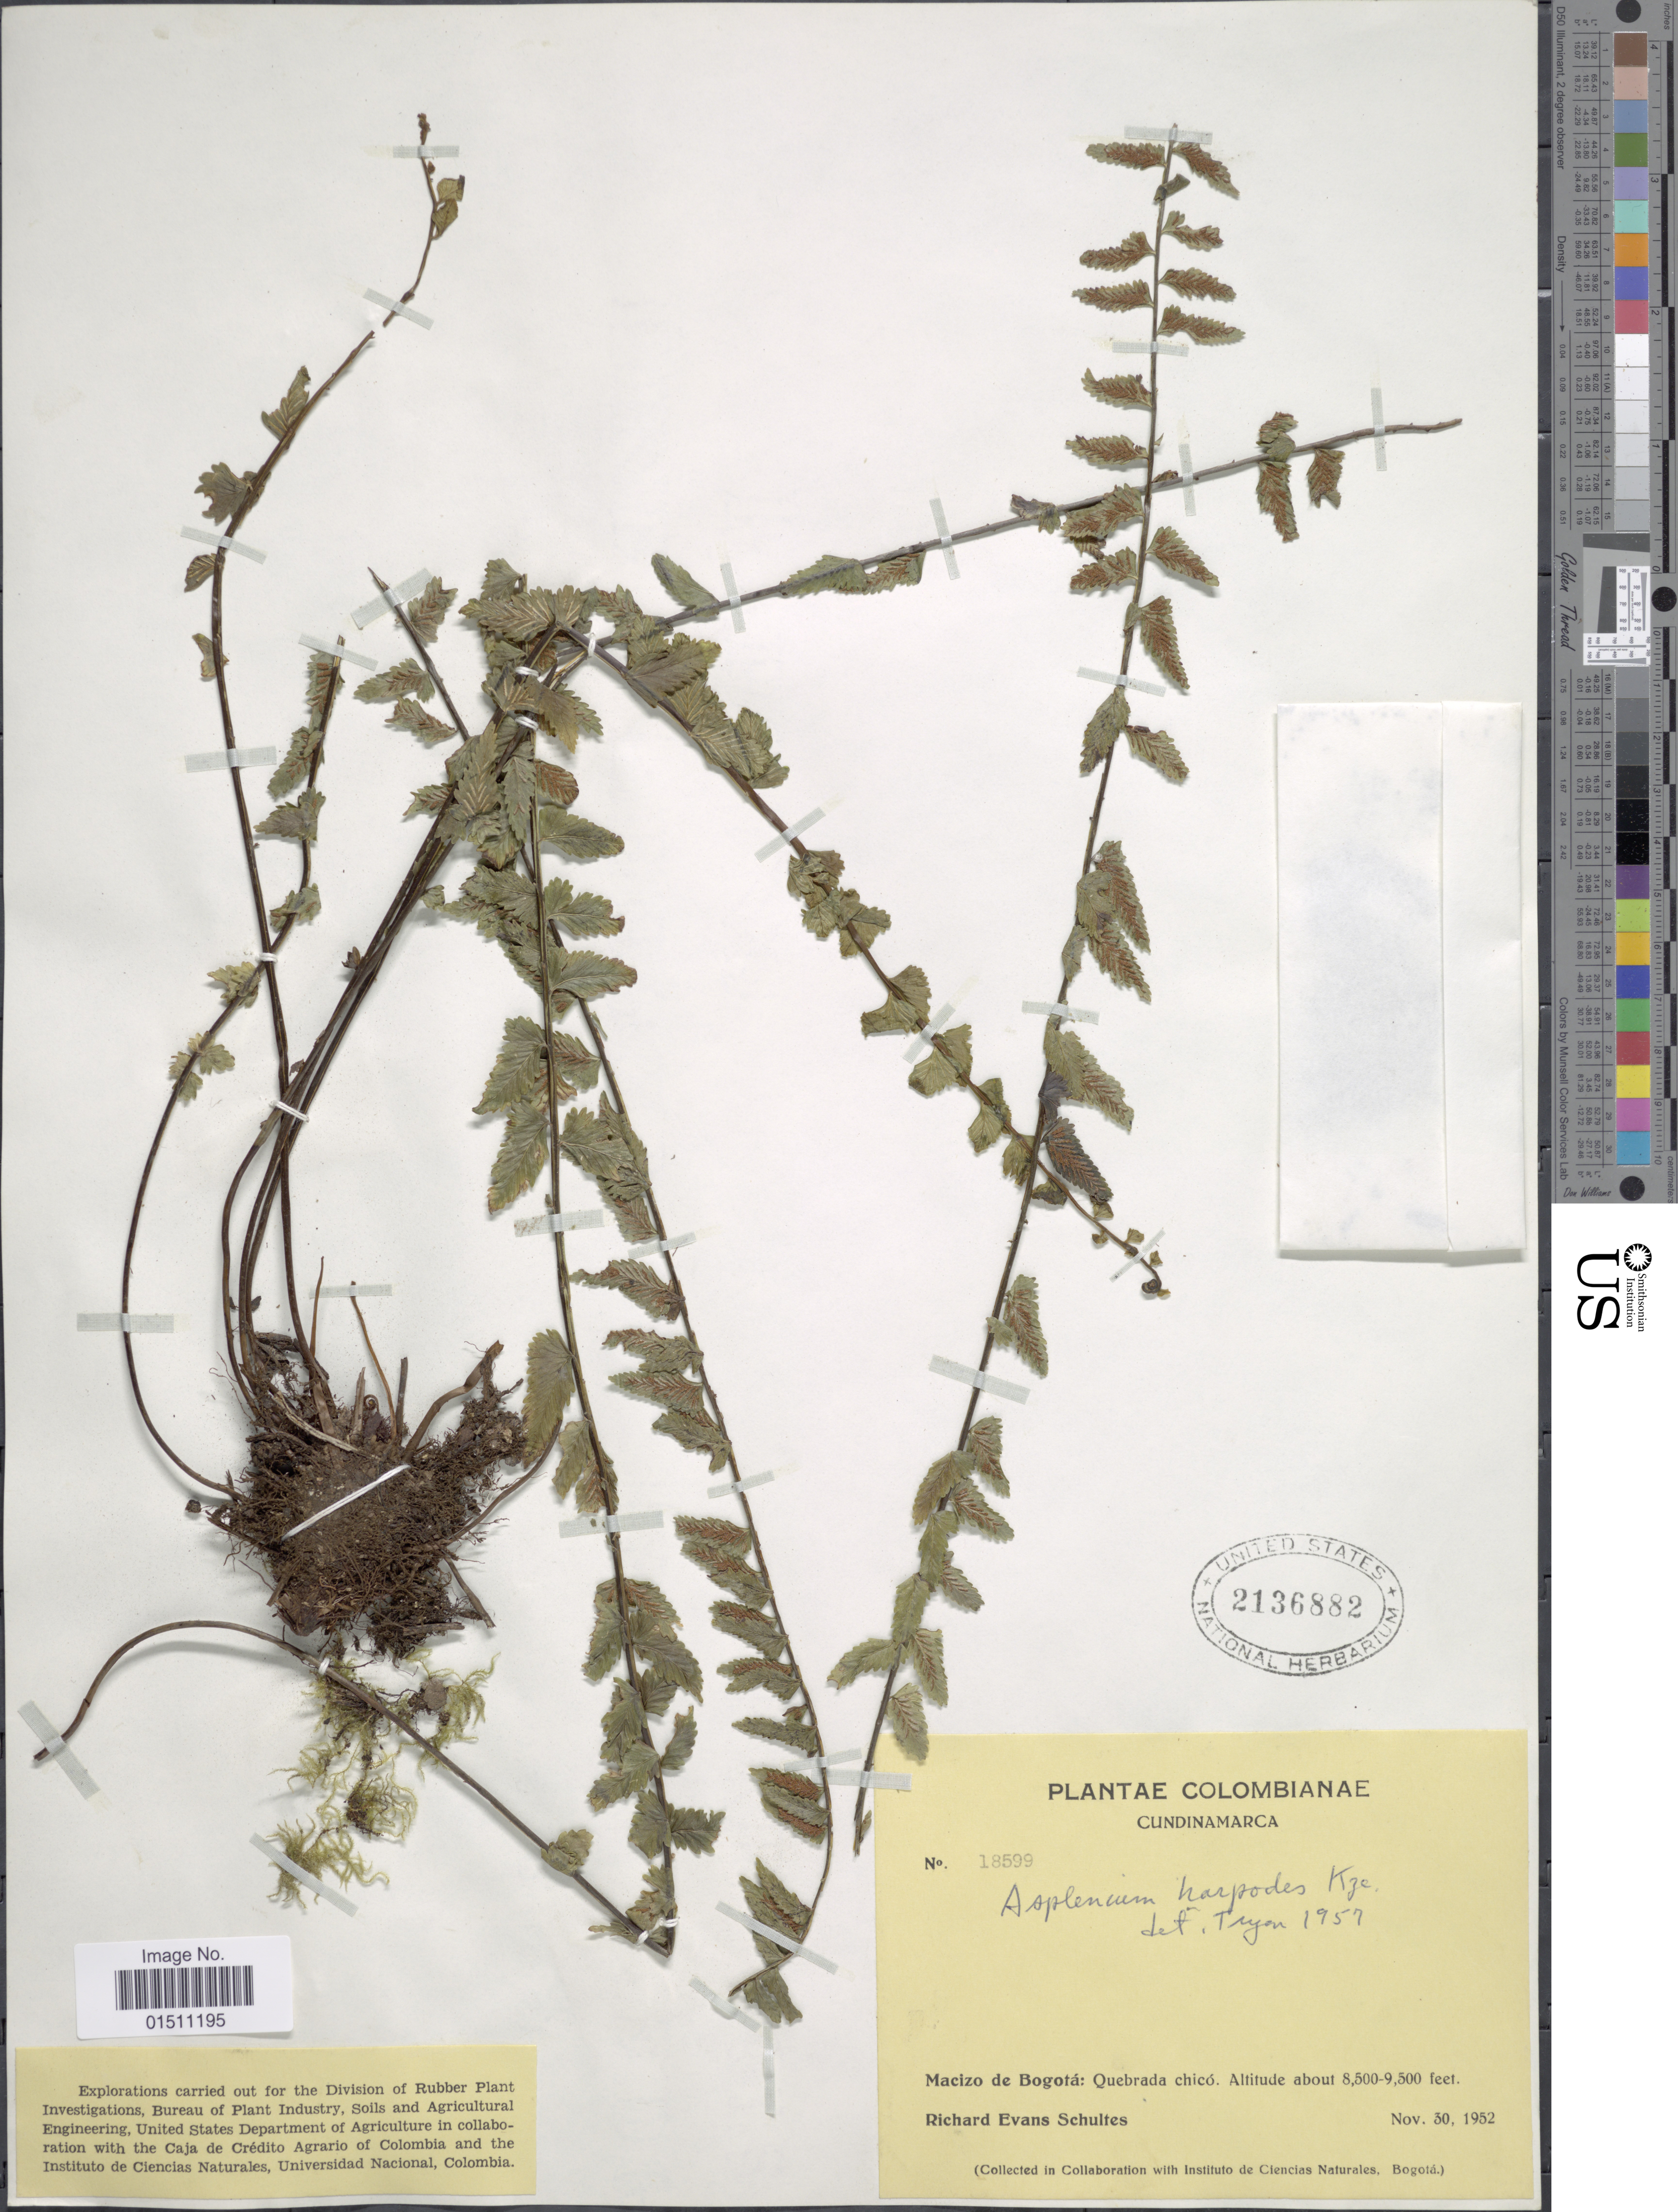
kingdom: Plantae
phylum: Tracheophyta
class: Polypodiopsida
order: Polypodiales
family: Aspleniaceae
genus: Asplenium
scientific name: Asplenium harpeodes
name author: Kunze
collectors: R. E. Schultes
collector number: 18599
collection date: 1952-11-30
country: Colombia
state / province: Cundinamarca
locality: Colombianae, Macizo de Bogotá: Quebrada chicó.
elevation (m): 2591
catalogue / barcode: US 2136882